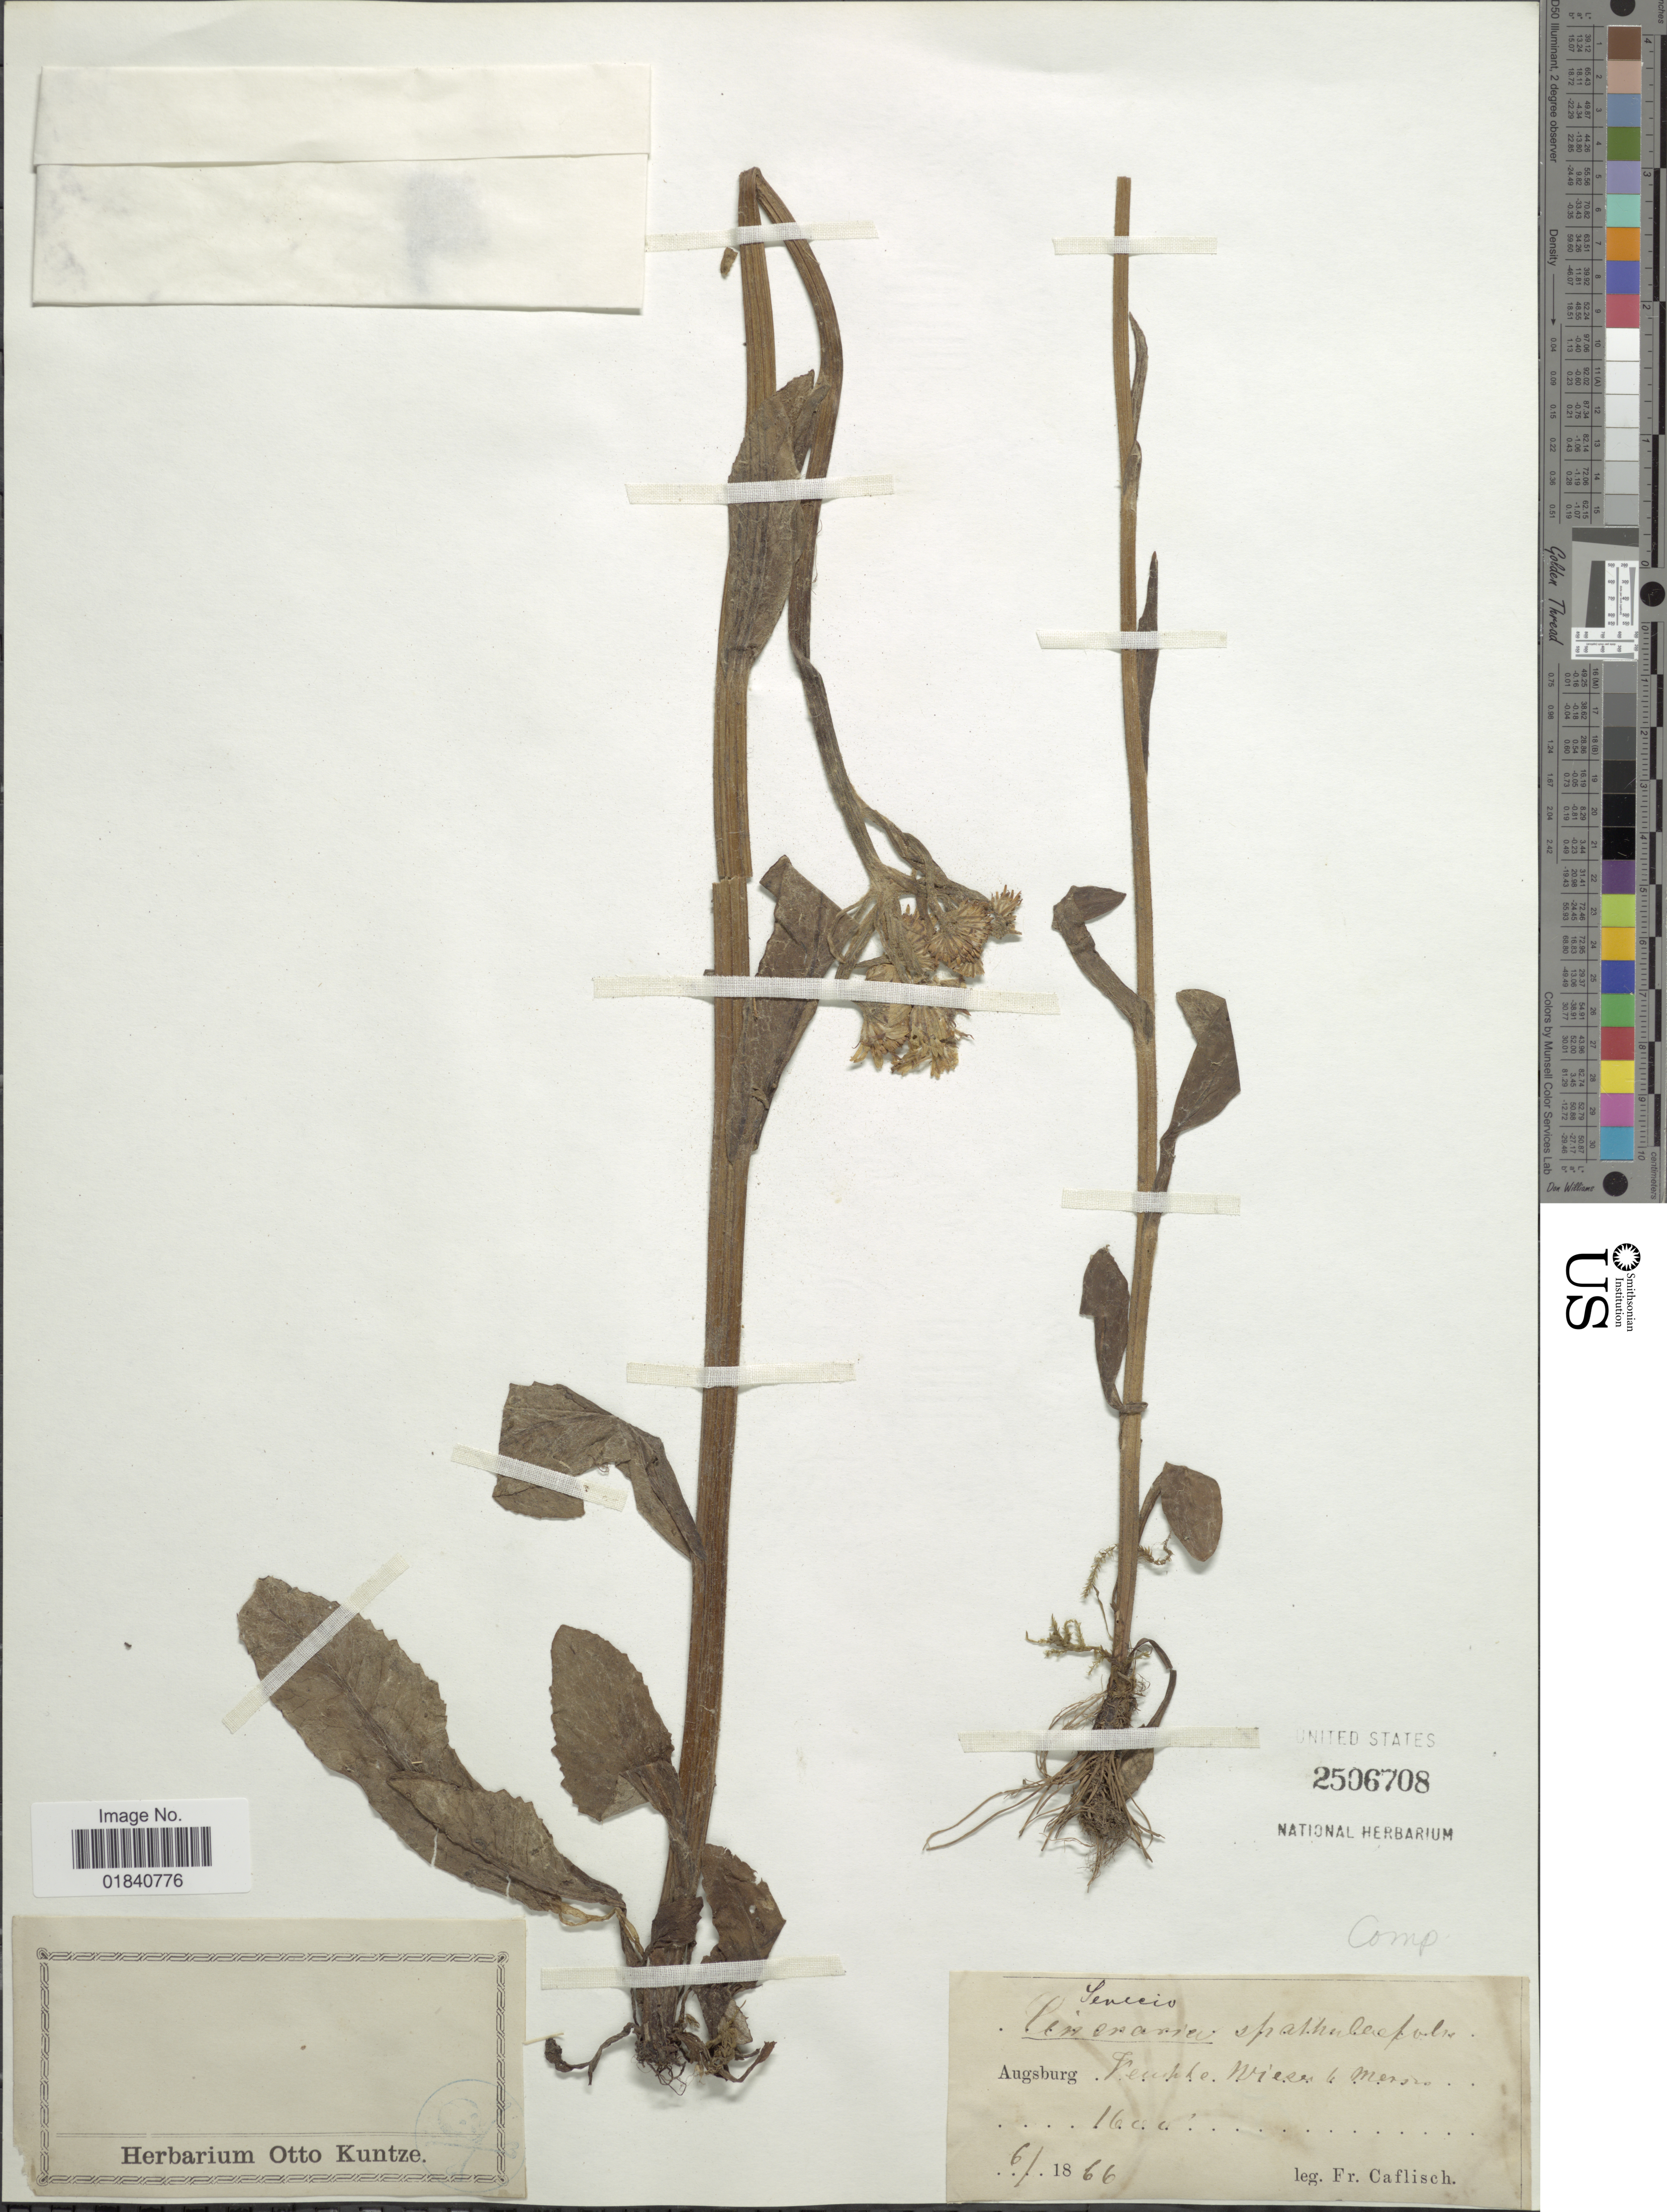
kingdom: Plantae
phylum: Tracheophyta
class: Magnoliopsida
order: Asterales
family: Asteraceae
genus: Senecio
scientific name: Senecio spathulifolius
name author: DC.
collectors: J. F. Caflisch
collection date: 1866-06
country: Germany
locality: Augsburg. Feuchte Wiesen l mensio [interpreted]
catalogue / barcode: US 2506708